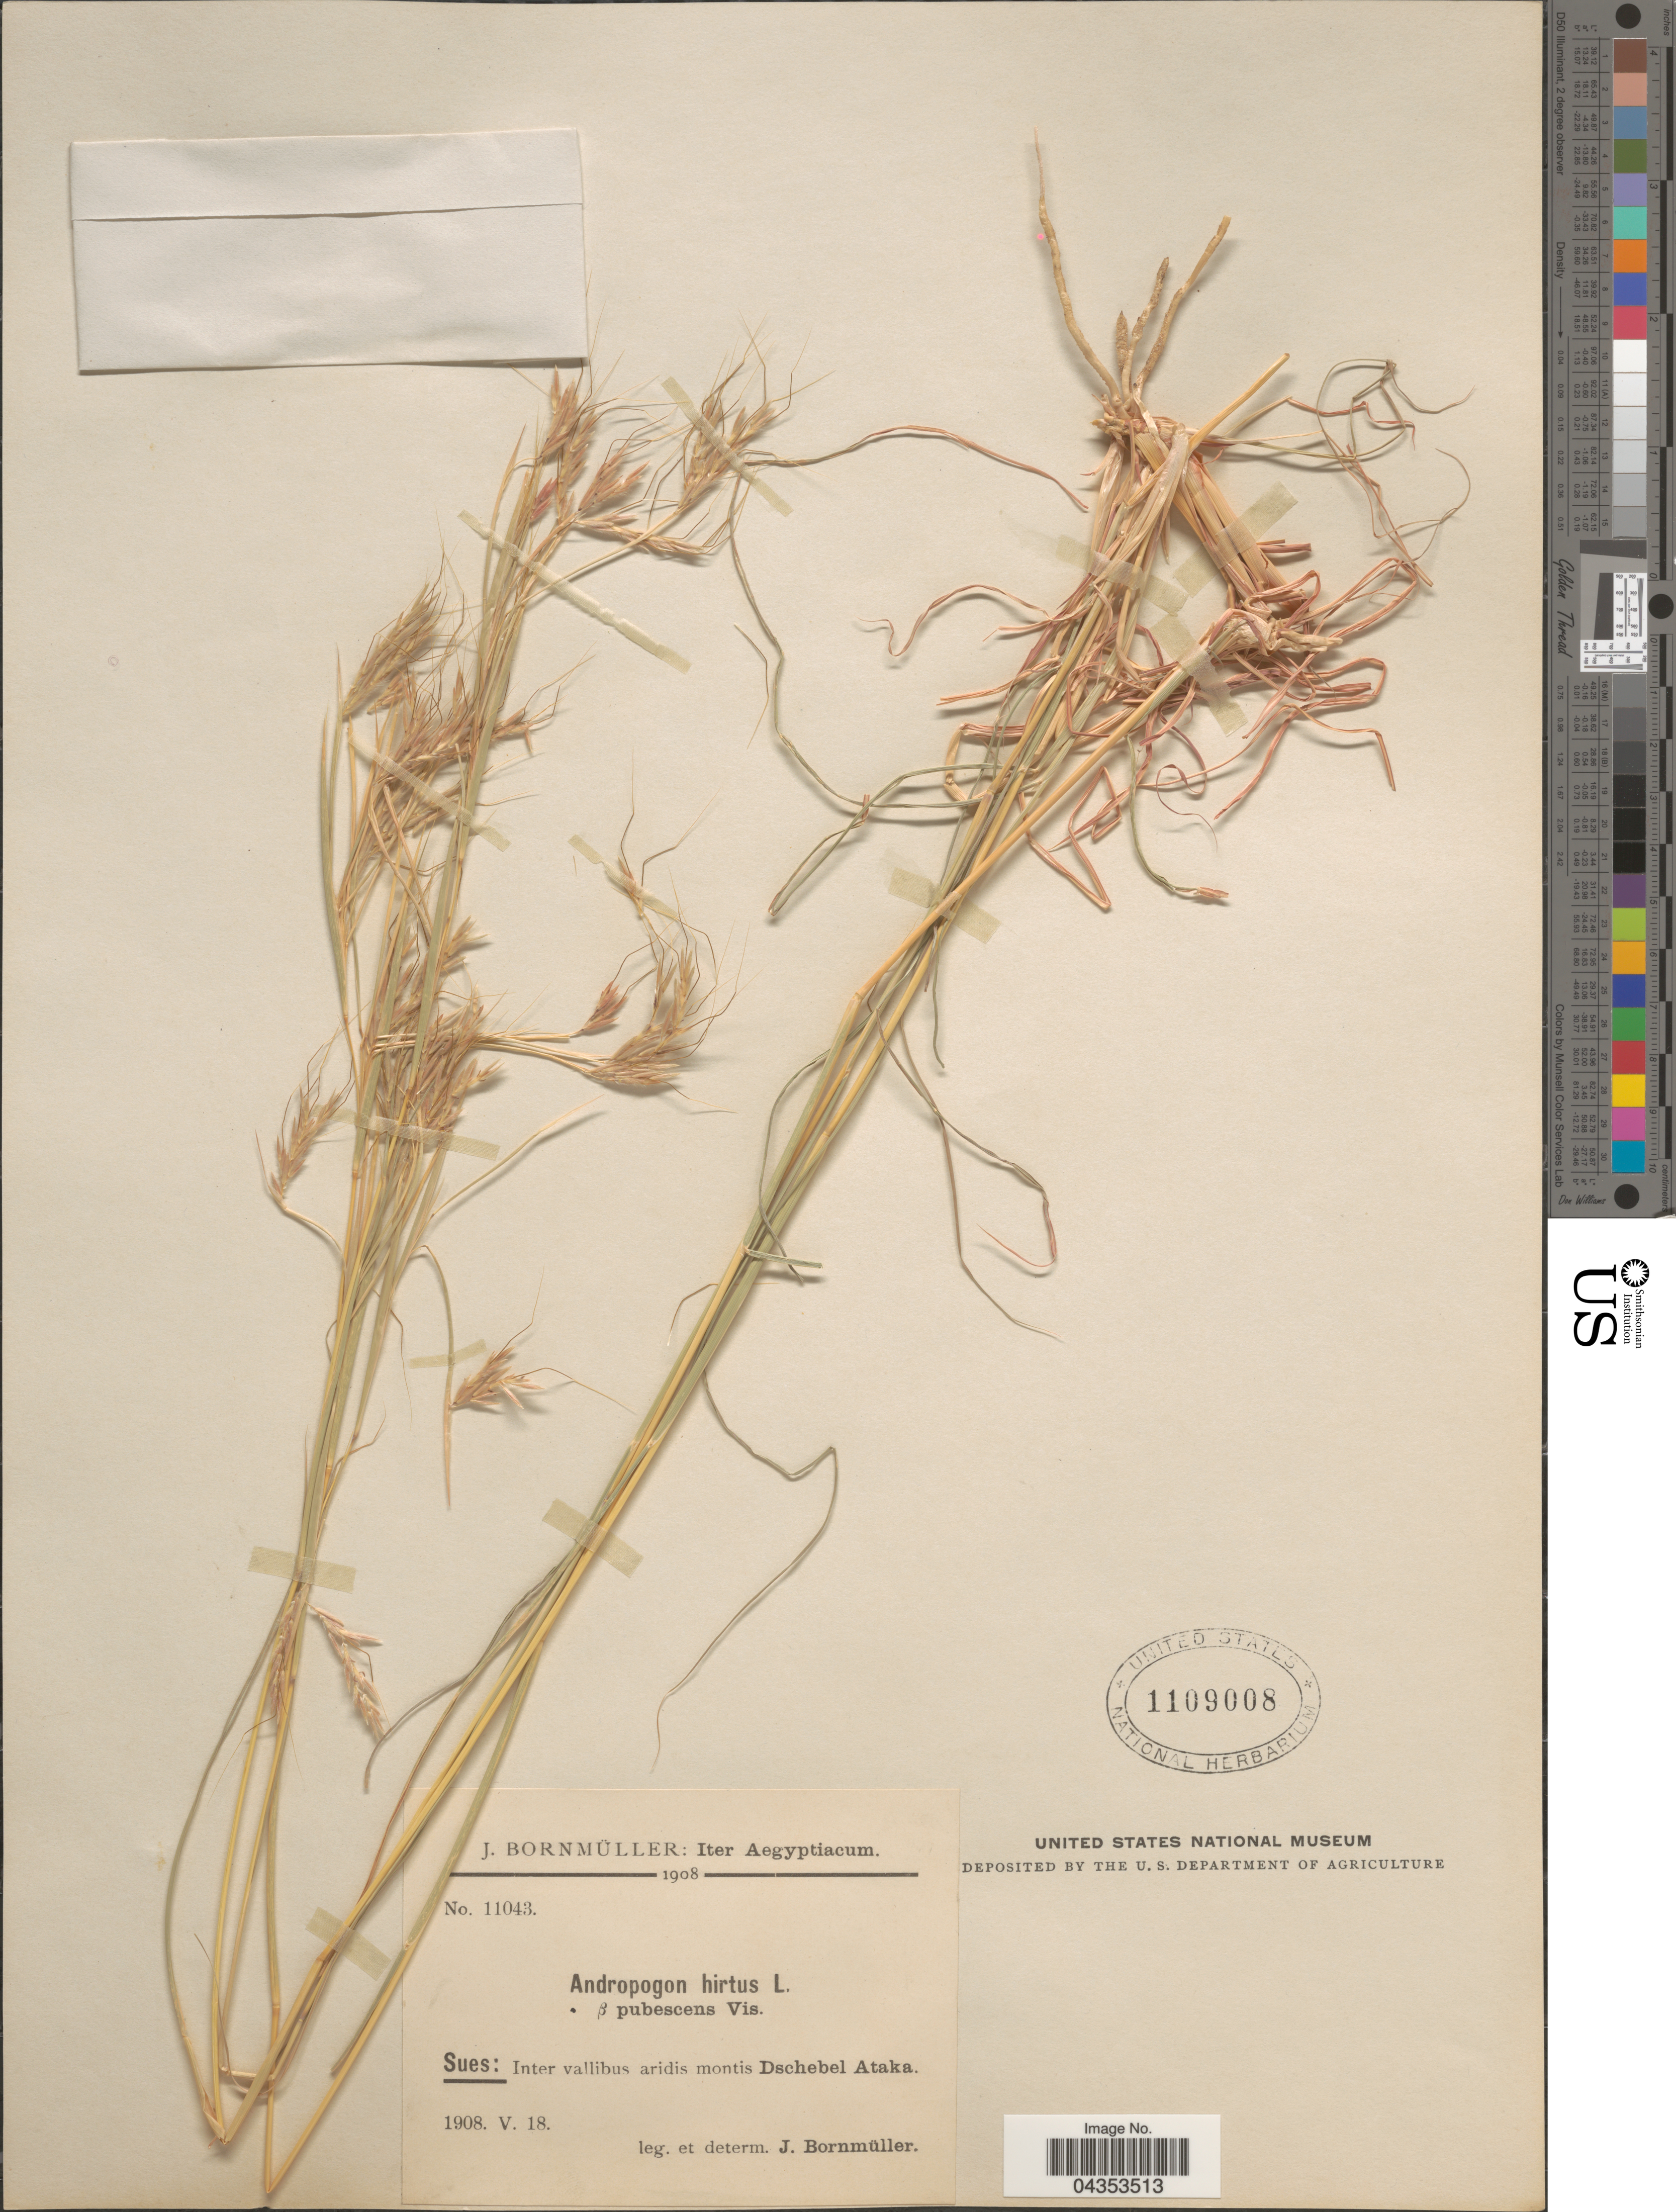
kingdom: Plantae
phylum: Tracheophyta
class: Liliopsida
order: Poales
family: Poaceae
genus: Hyparrhenia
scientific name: Hyparrhenia hirta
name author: (L.) Stapf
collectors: J. Bornmüller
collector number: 11043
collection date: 1908-05-18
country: Egypt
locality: Iter Aegyptiacum 1908. Sues: Inter vallibus aridis montis Dschebel Ataka.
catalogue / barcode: US 1109008